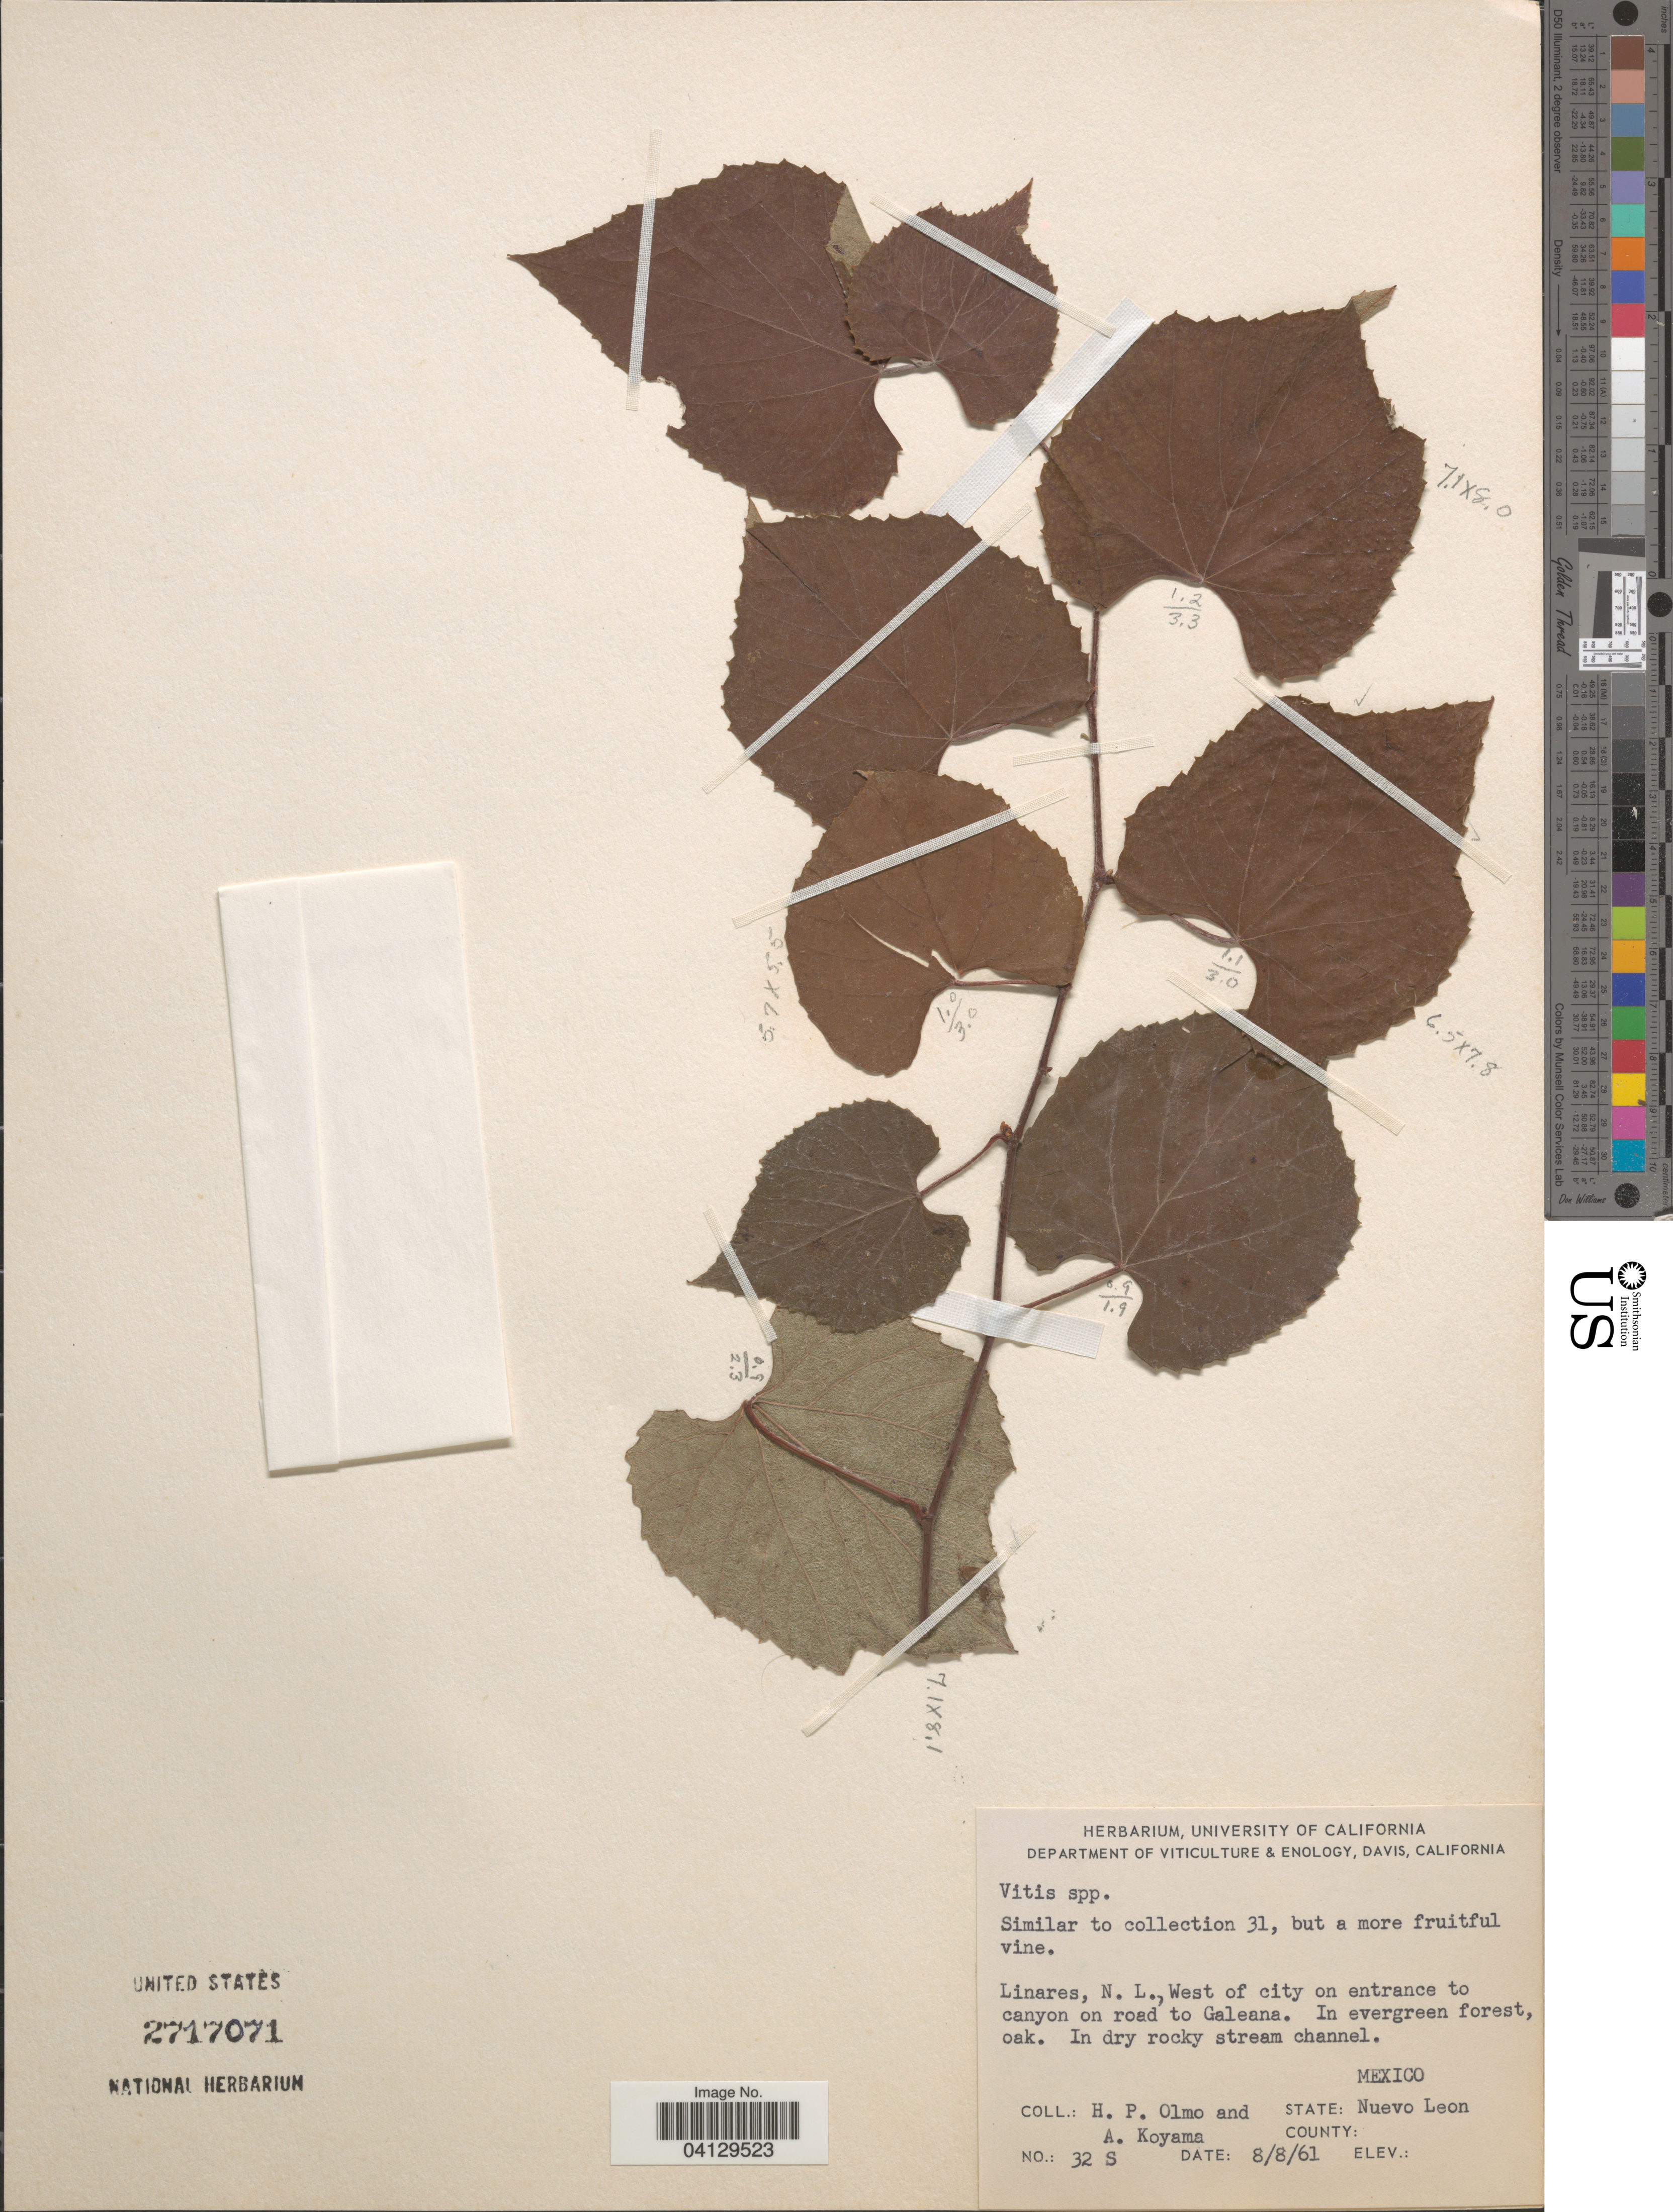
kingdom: Plantae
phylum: Tracheophyta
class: Magnoliopsida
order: Vitales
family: Vitaceae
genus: Vitis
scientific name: Vitis sp.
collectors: H. Olmo & A. Koyama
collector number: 32S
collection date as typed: Transcribed d/m/y: 8/8/61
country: Mexico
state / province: Nuevo León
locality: Linares,West of city on entrance to canyon on road to Galeana.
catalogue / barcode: US 2717071